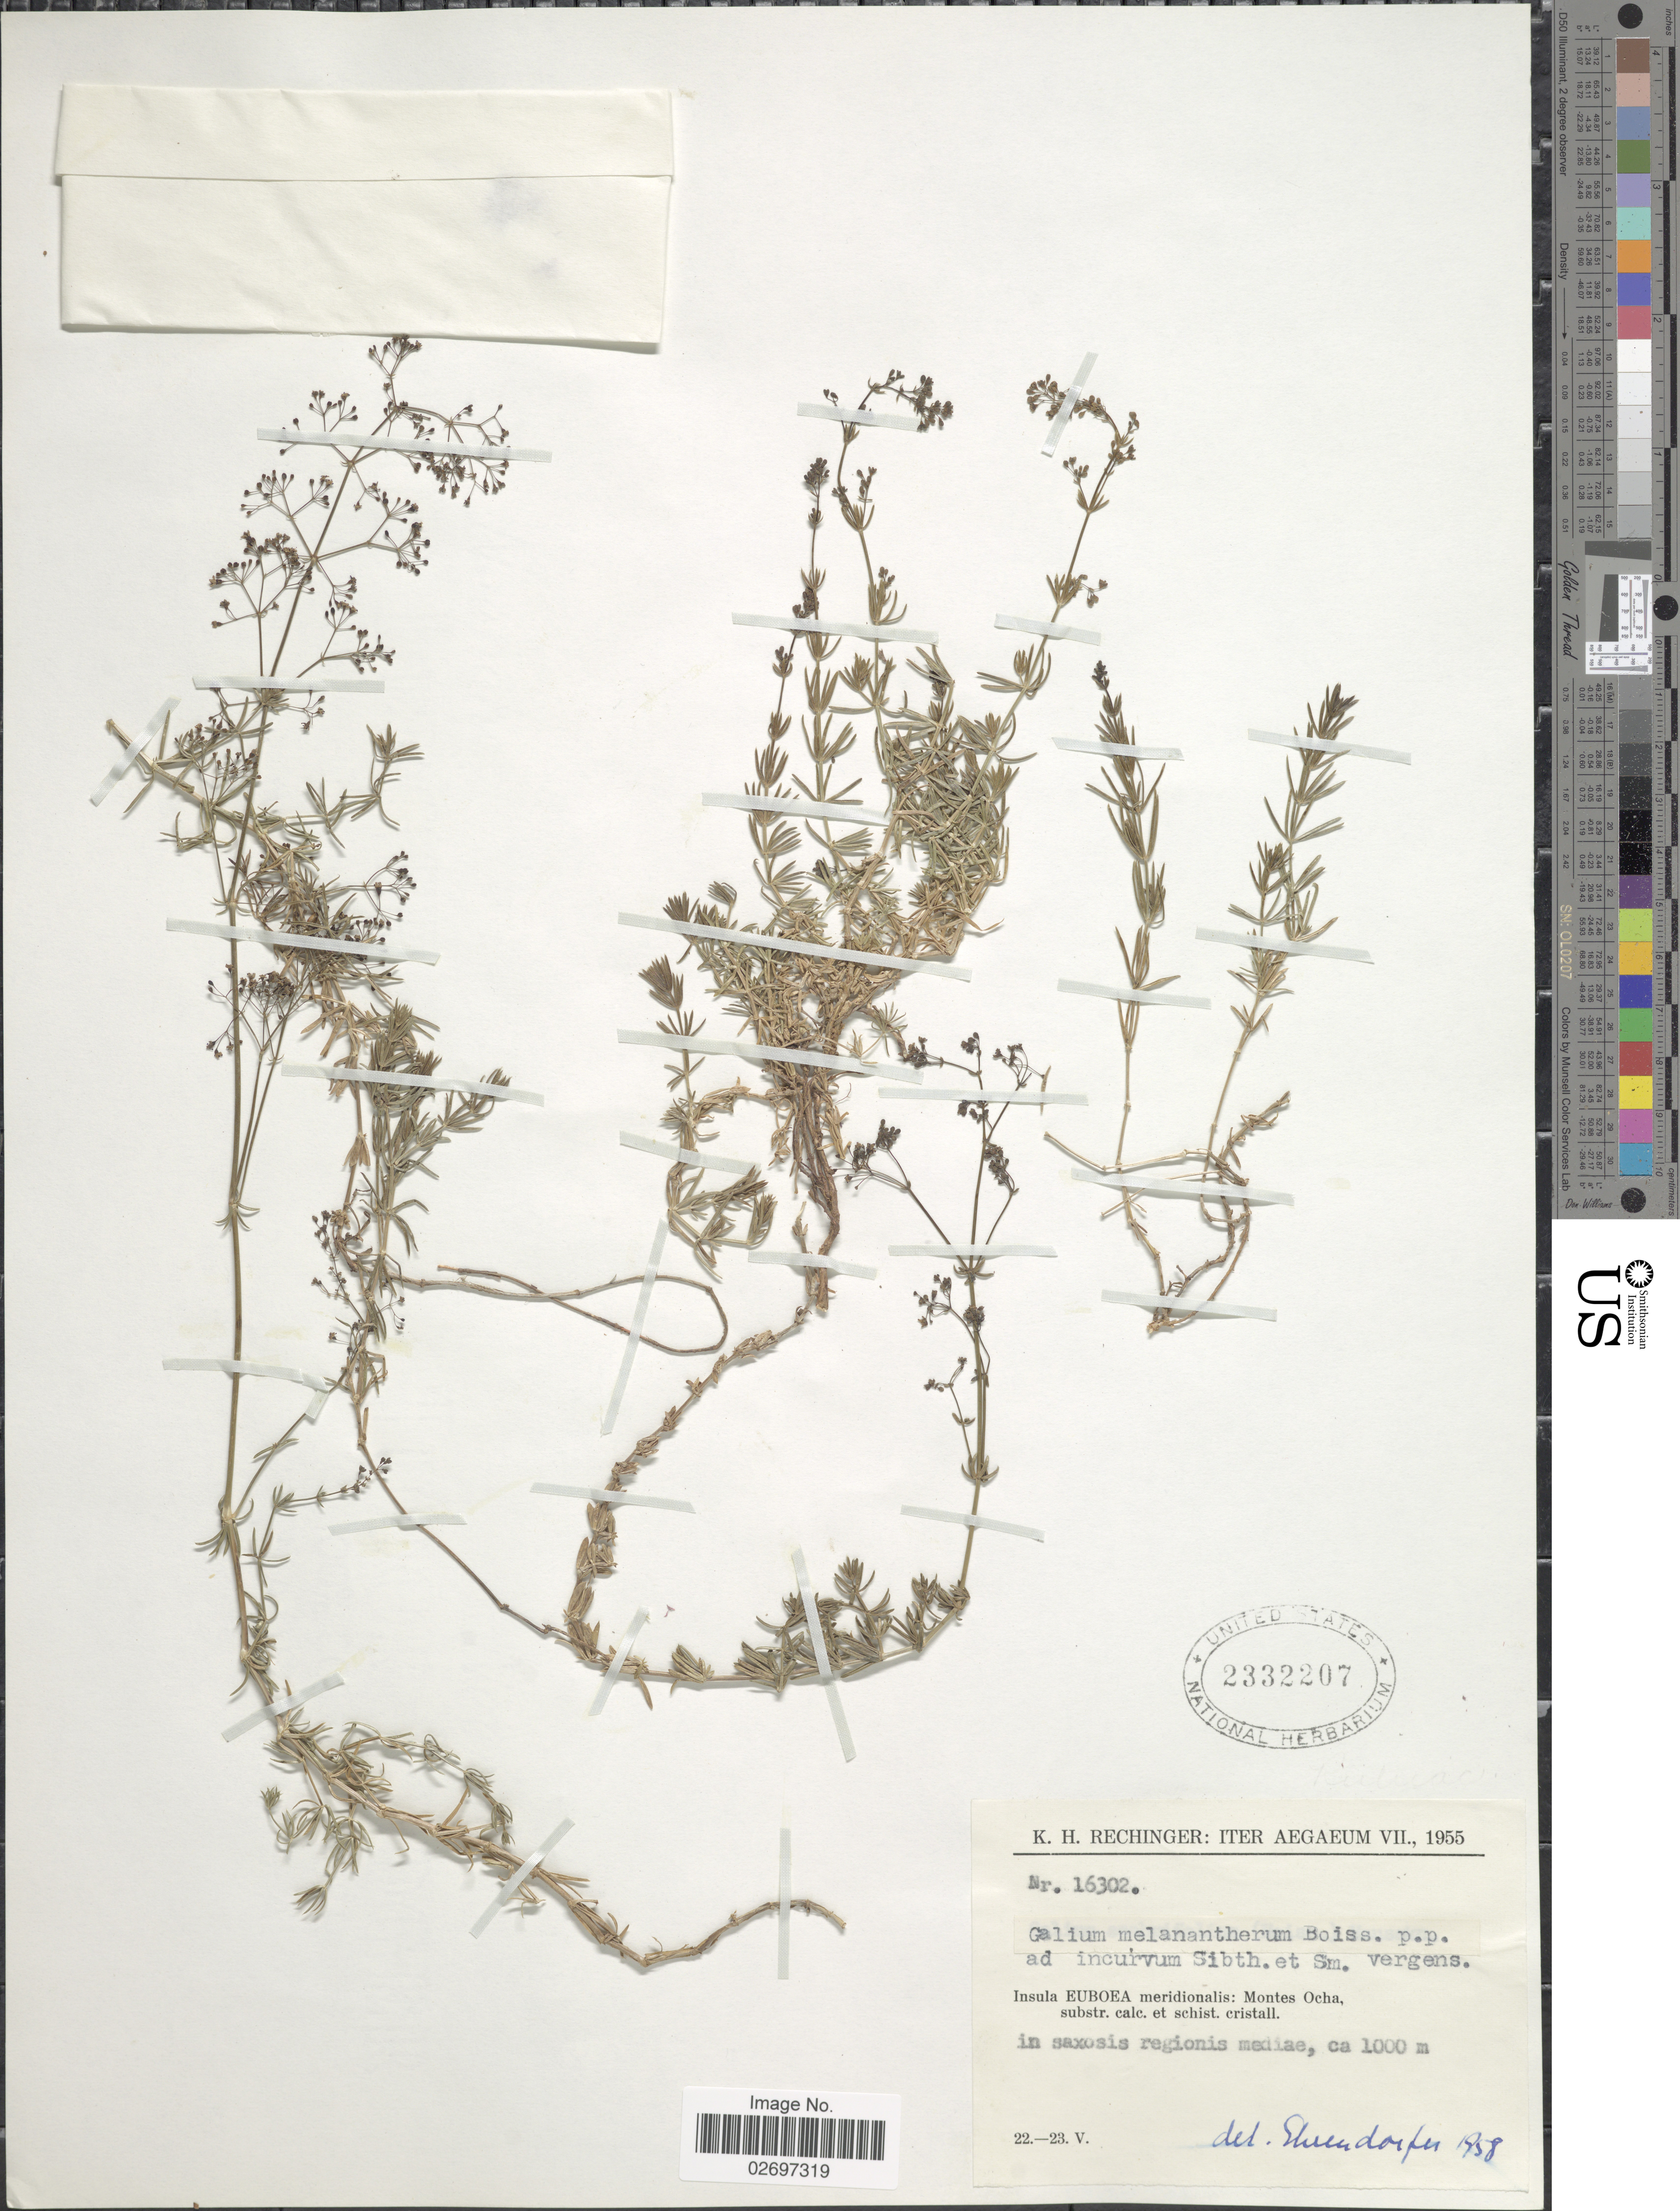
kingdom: Plantae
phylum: Tracheophyta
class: Magnoliopsida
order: Gentianales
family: Rubiaceae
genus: Galium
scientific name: Galium melanantherum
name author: Boiss.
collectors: K. H. Rechinger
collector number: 16302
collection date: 1955-05-22/1955-05-23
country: Greece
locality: Aegaeum. Insula Euboea meridionalis: Montes Ocha, substr. calc. et schist. cristall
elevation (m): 1000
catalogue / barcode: US 2332207